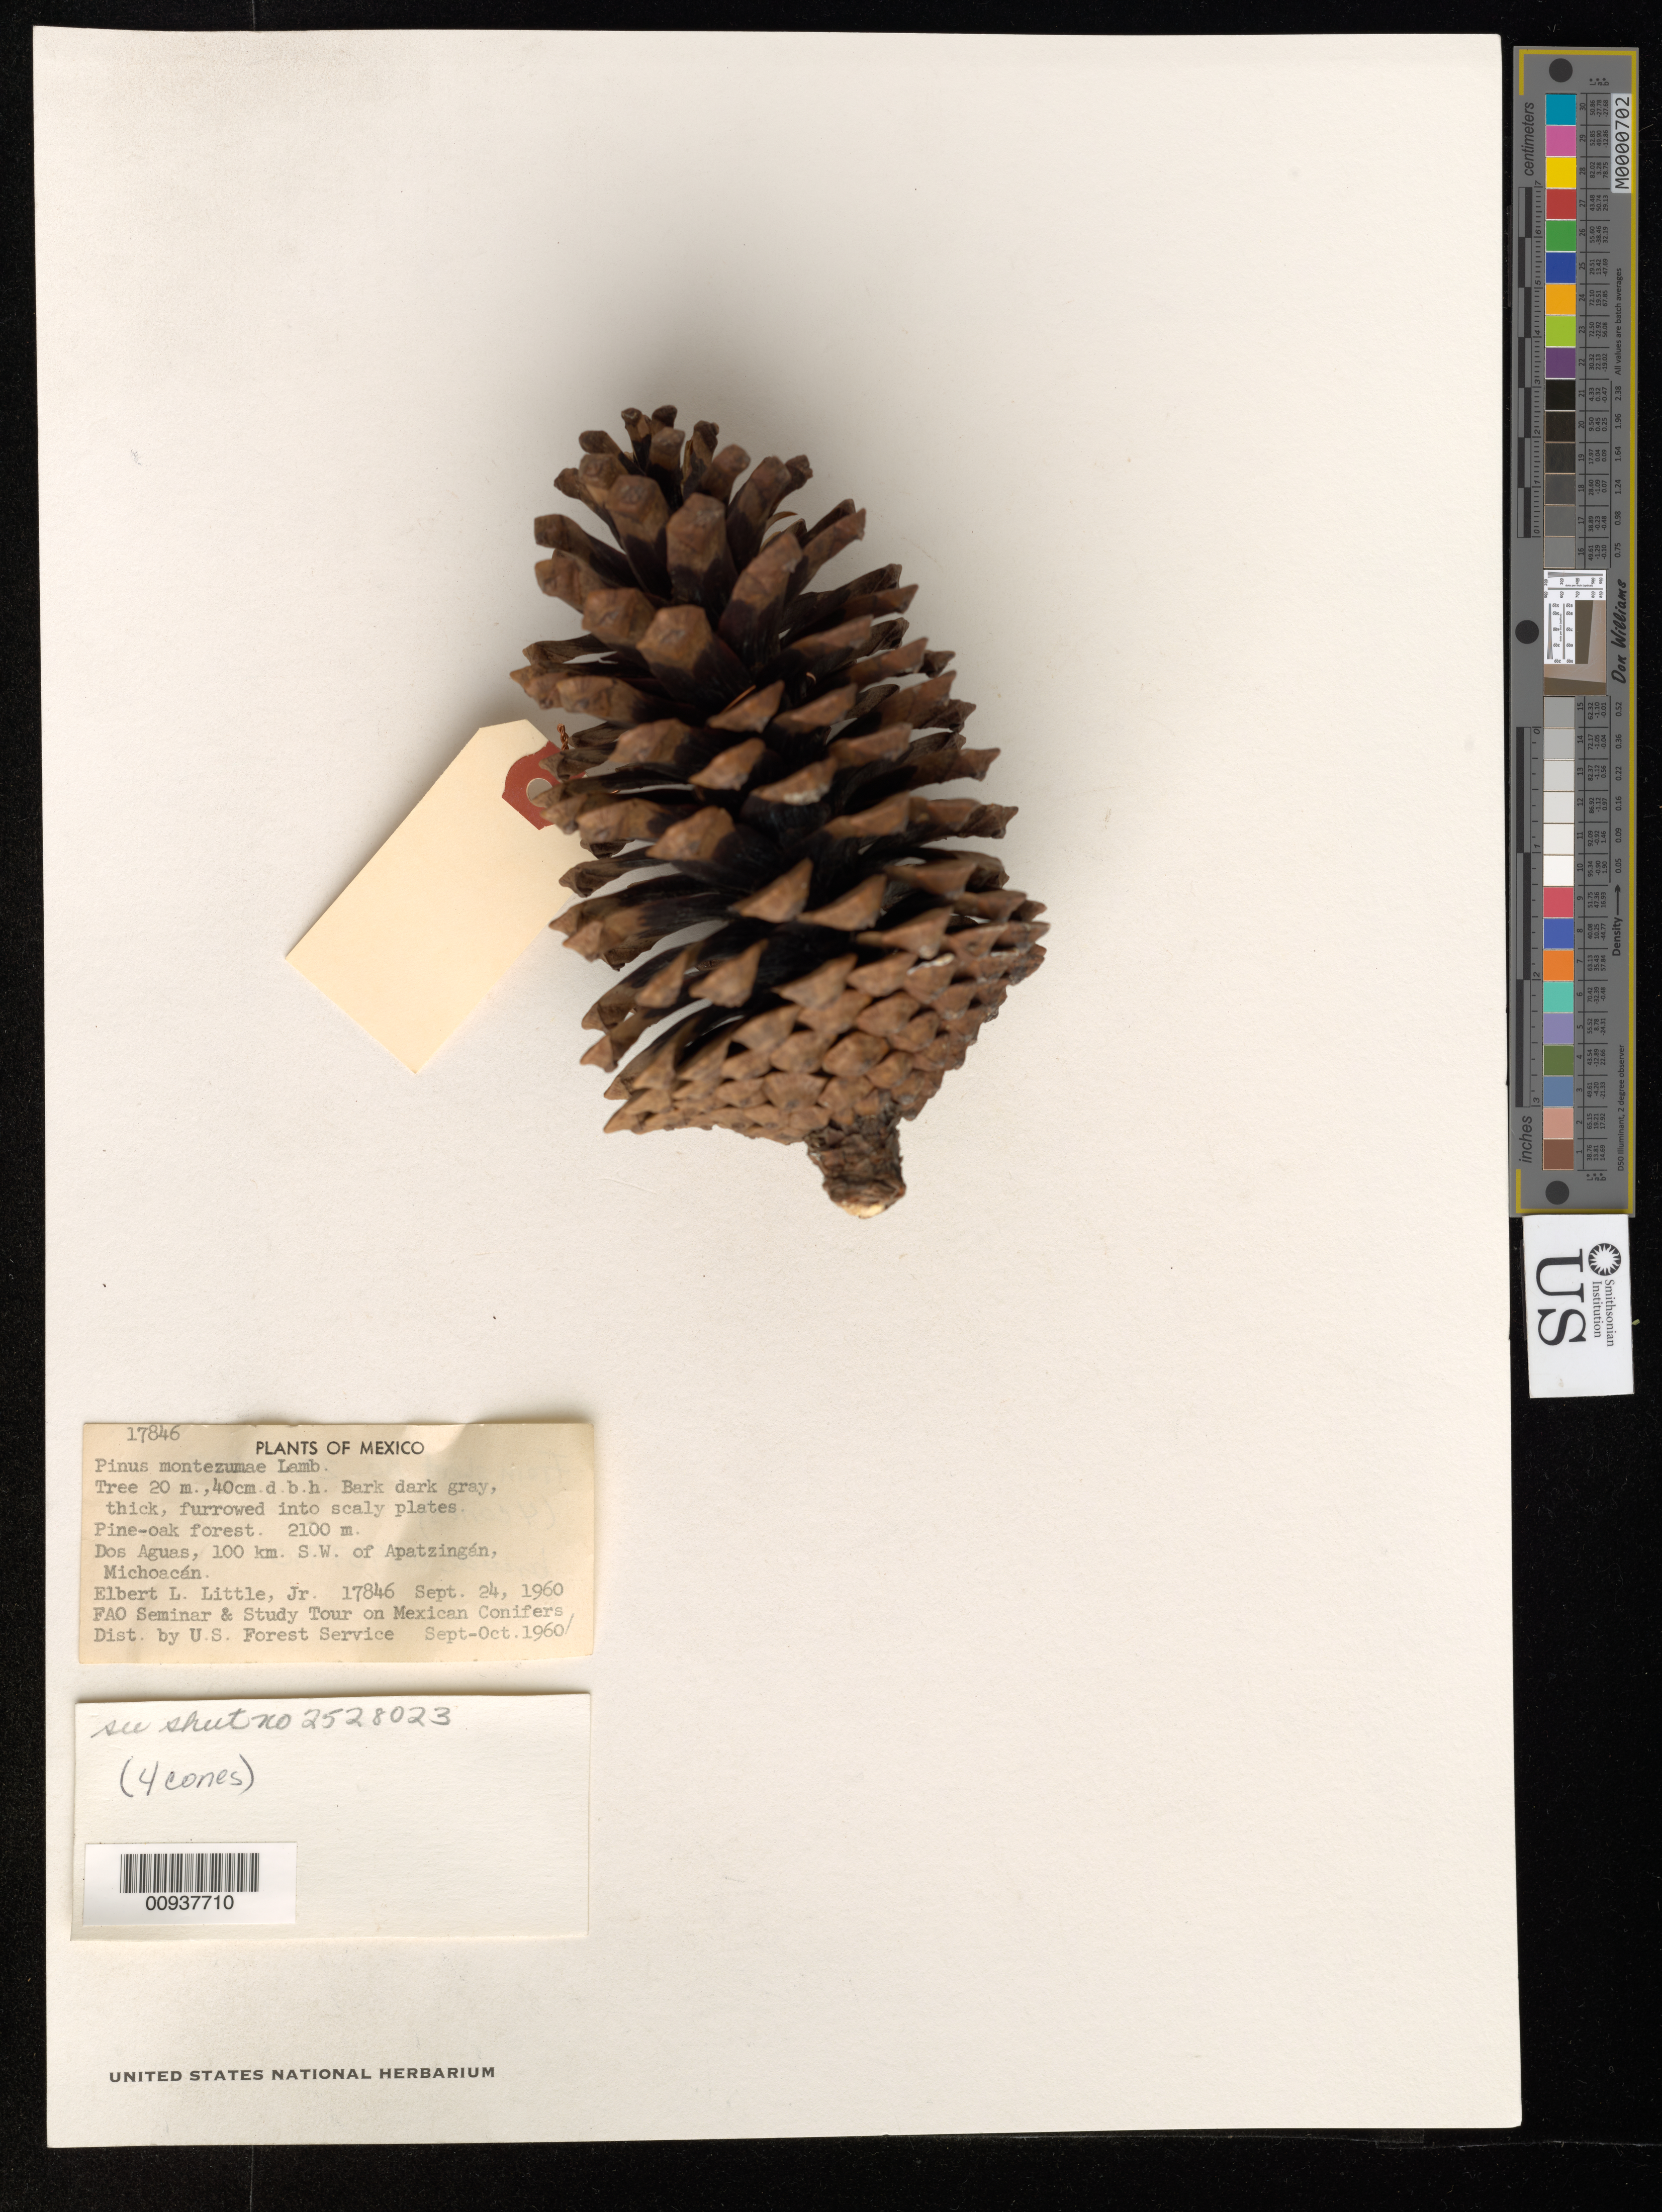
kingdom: Plantae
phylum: Tracheophyta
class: Pinopsida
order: Pinales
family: Pinaceae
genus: Pinus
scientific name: Pinus montezumae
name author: Lamb.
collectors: E. L. Little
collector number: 17846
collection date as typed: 24 Sep 1960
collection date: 1960-09-24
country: Mexico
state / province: Michoacán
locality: Dos Aguas, 100 km SW of Apatzingán.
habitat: Pine-oak forest.